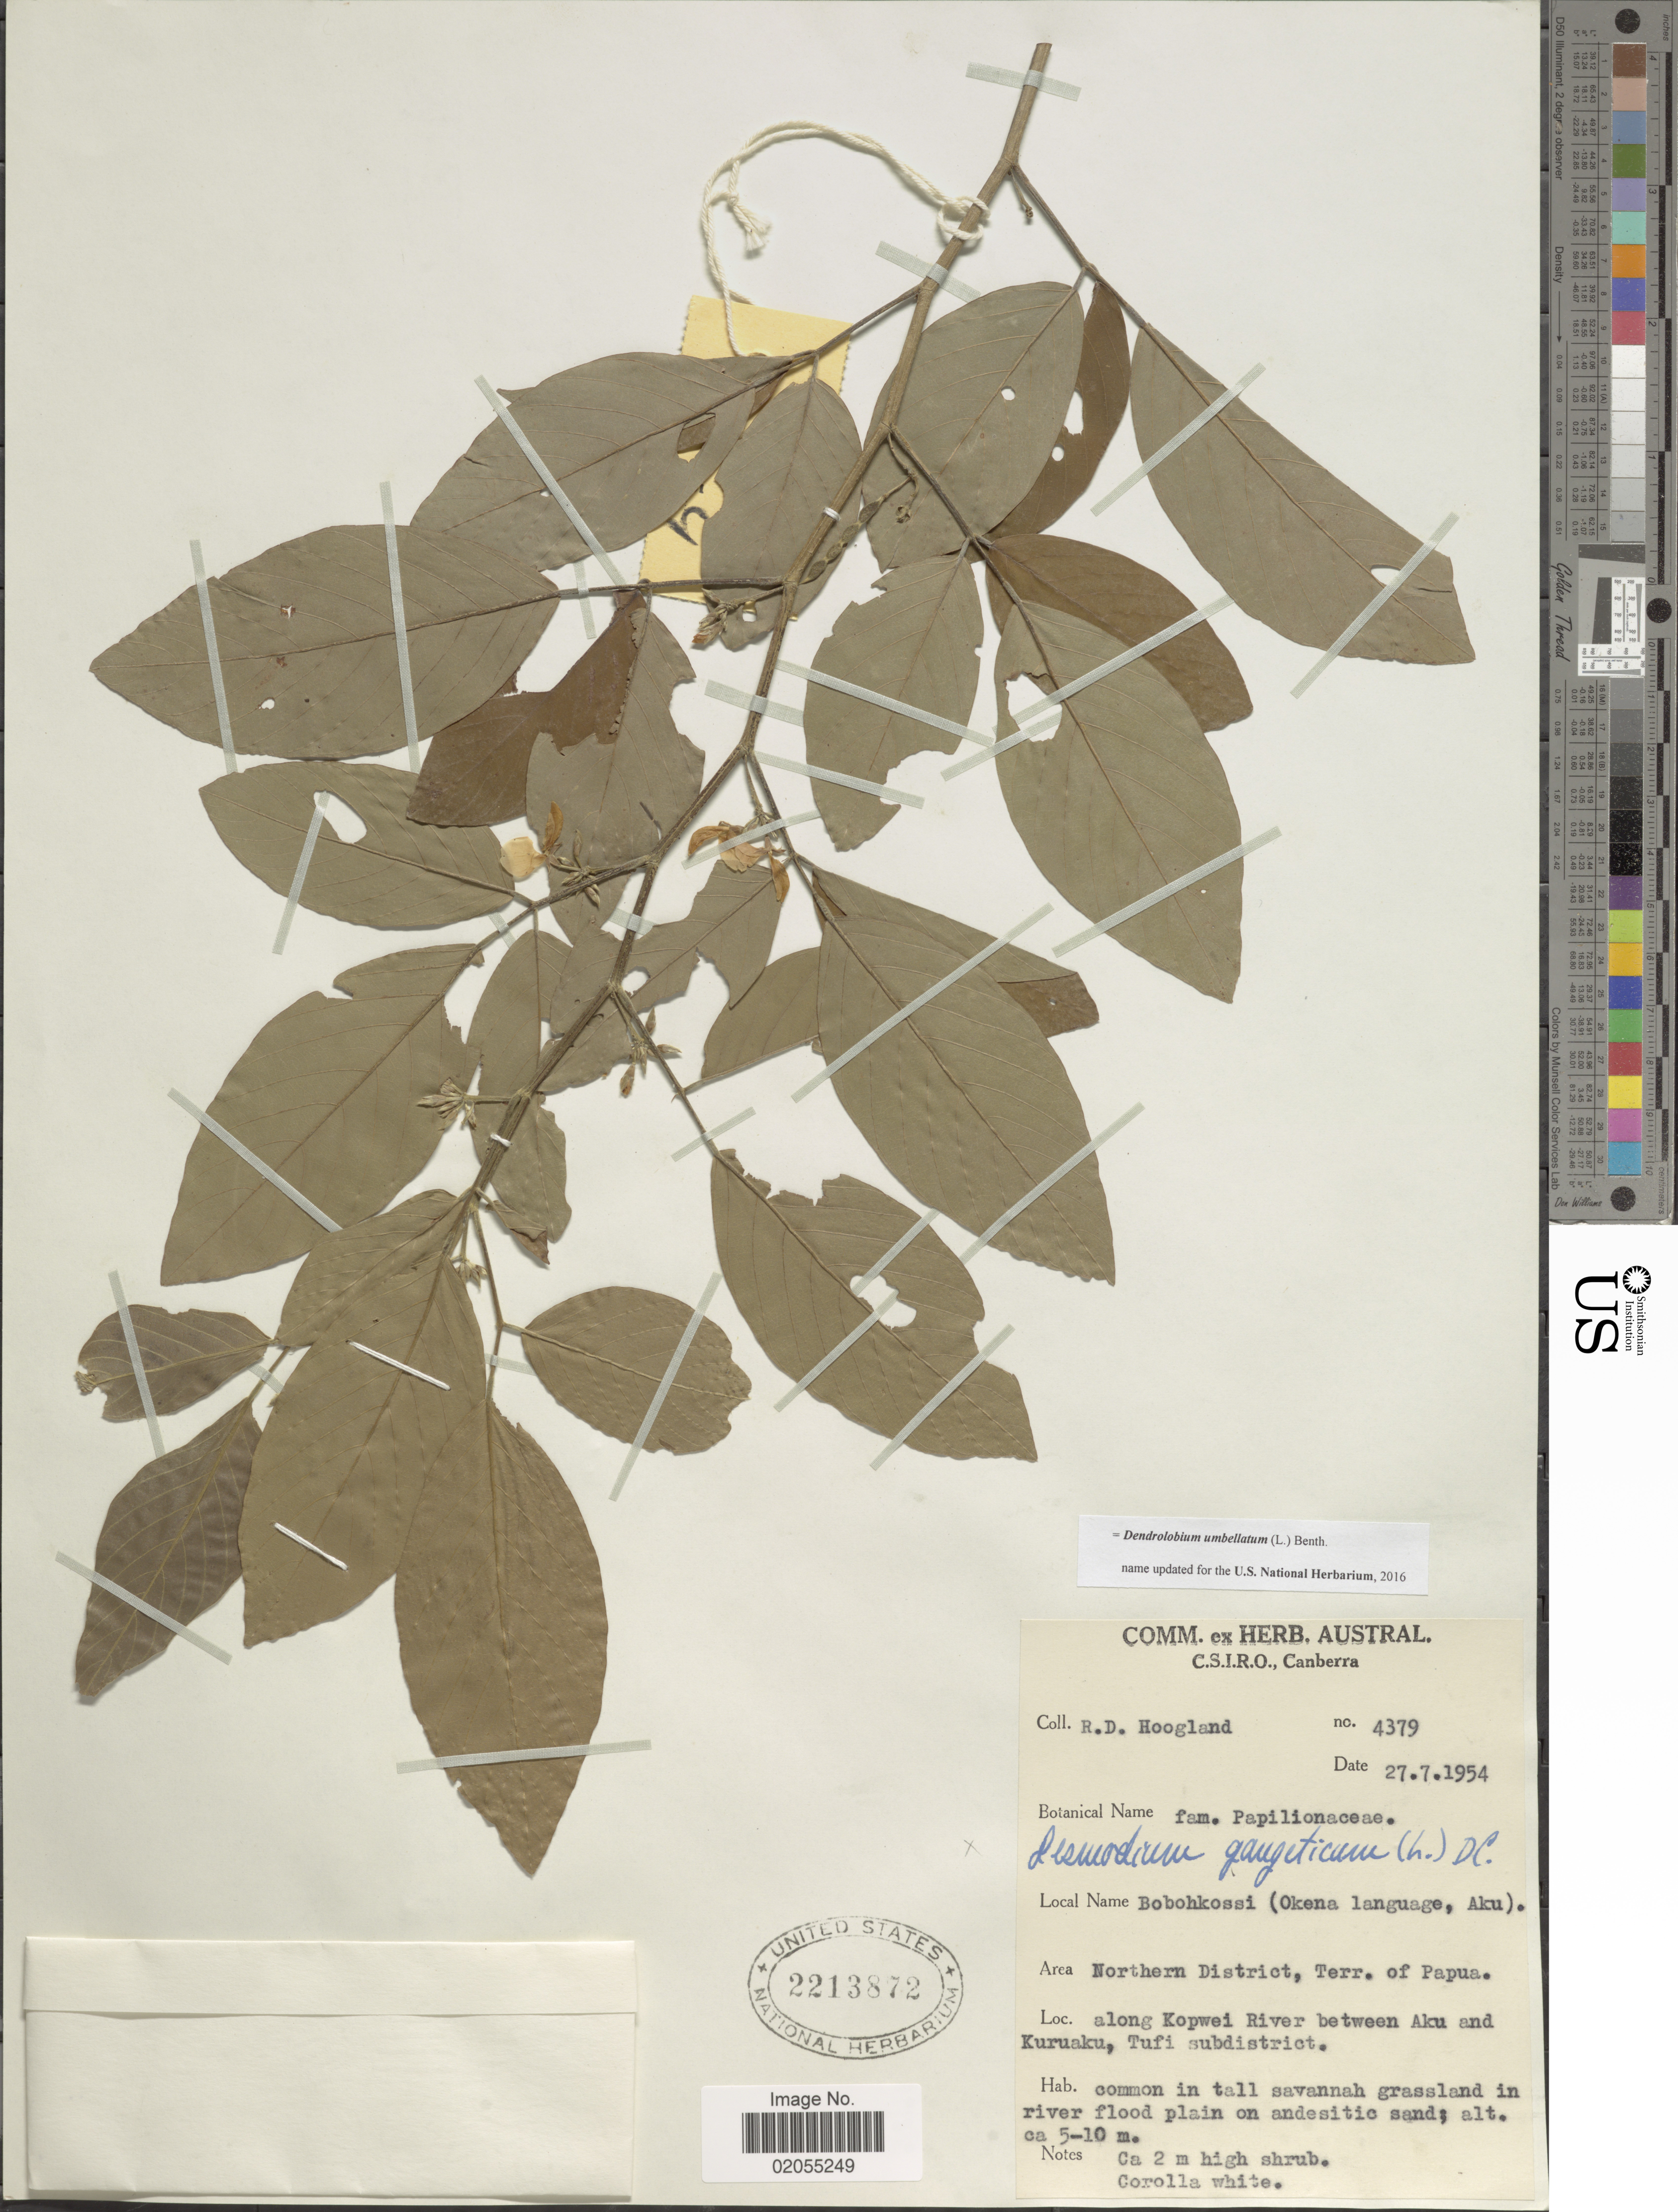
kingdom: Plantae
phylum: Tracheophyta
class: Magnoliopsida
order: Fabales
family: Fabaceae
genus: Dendrolobium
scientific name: Dendrolobium umbellatum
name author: (L.) Benth.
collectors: R. D. Hoogland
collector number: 4379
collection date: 1954-07-27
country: Papua New Guinea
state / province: Northern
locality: Terr. of Papua, along Kopwei River between Aku and Kuruaku, Tufi subdistrict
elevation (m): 5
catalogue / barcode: US 2213872